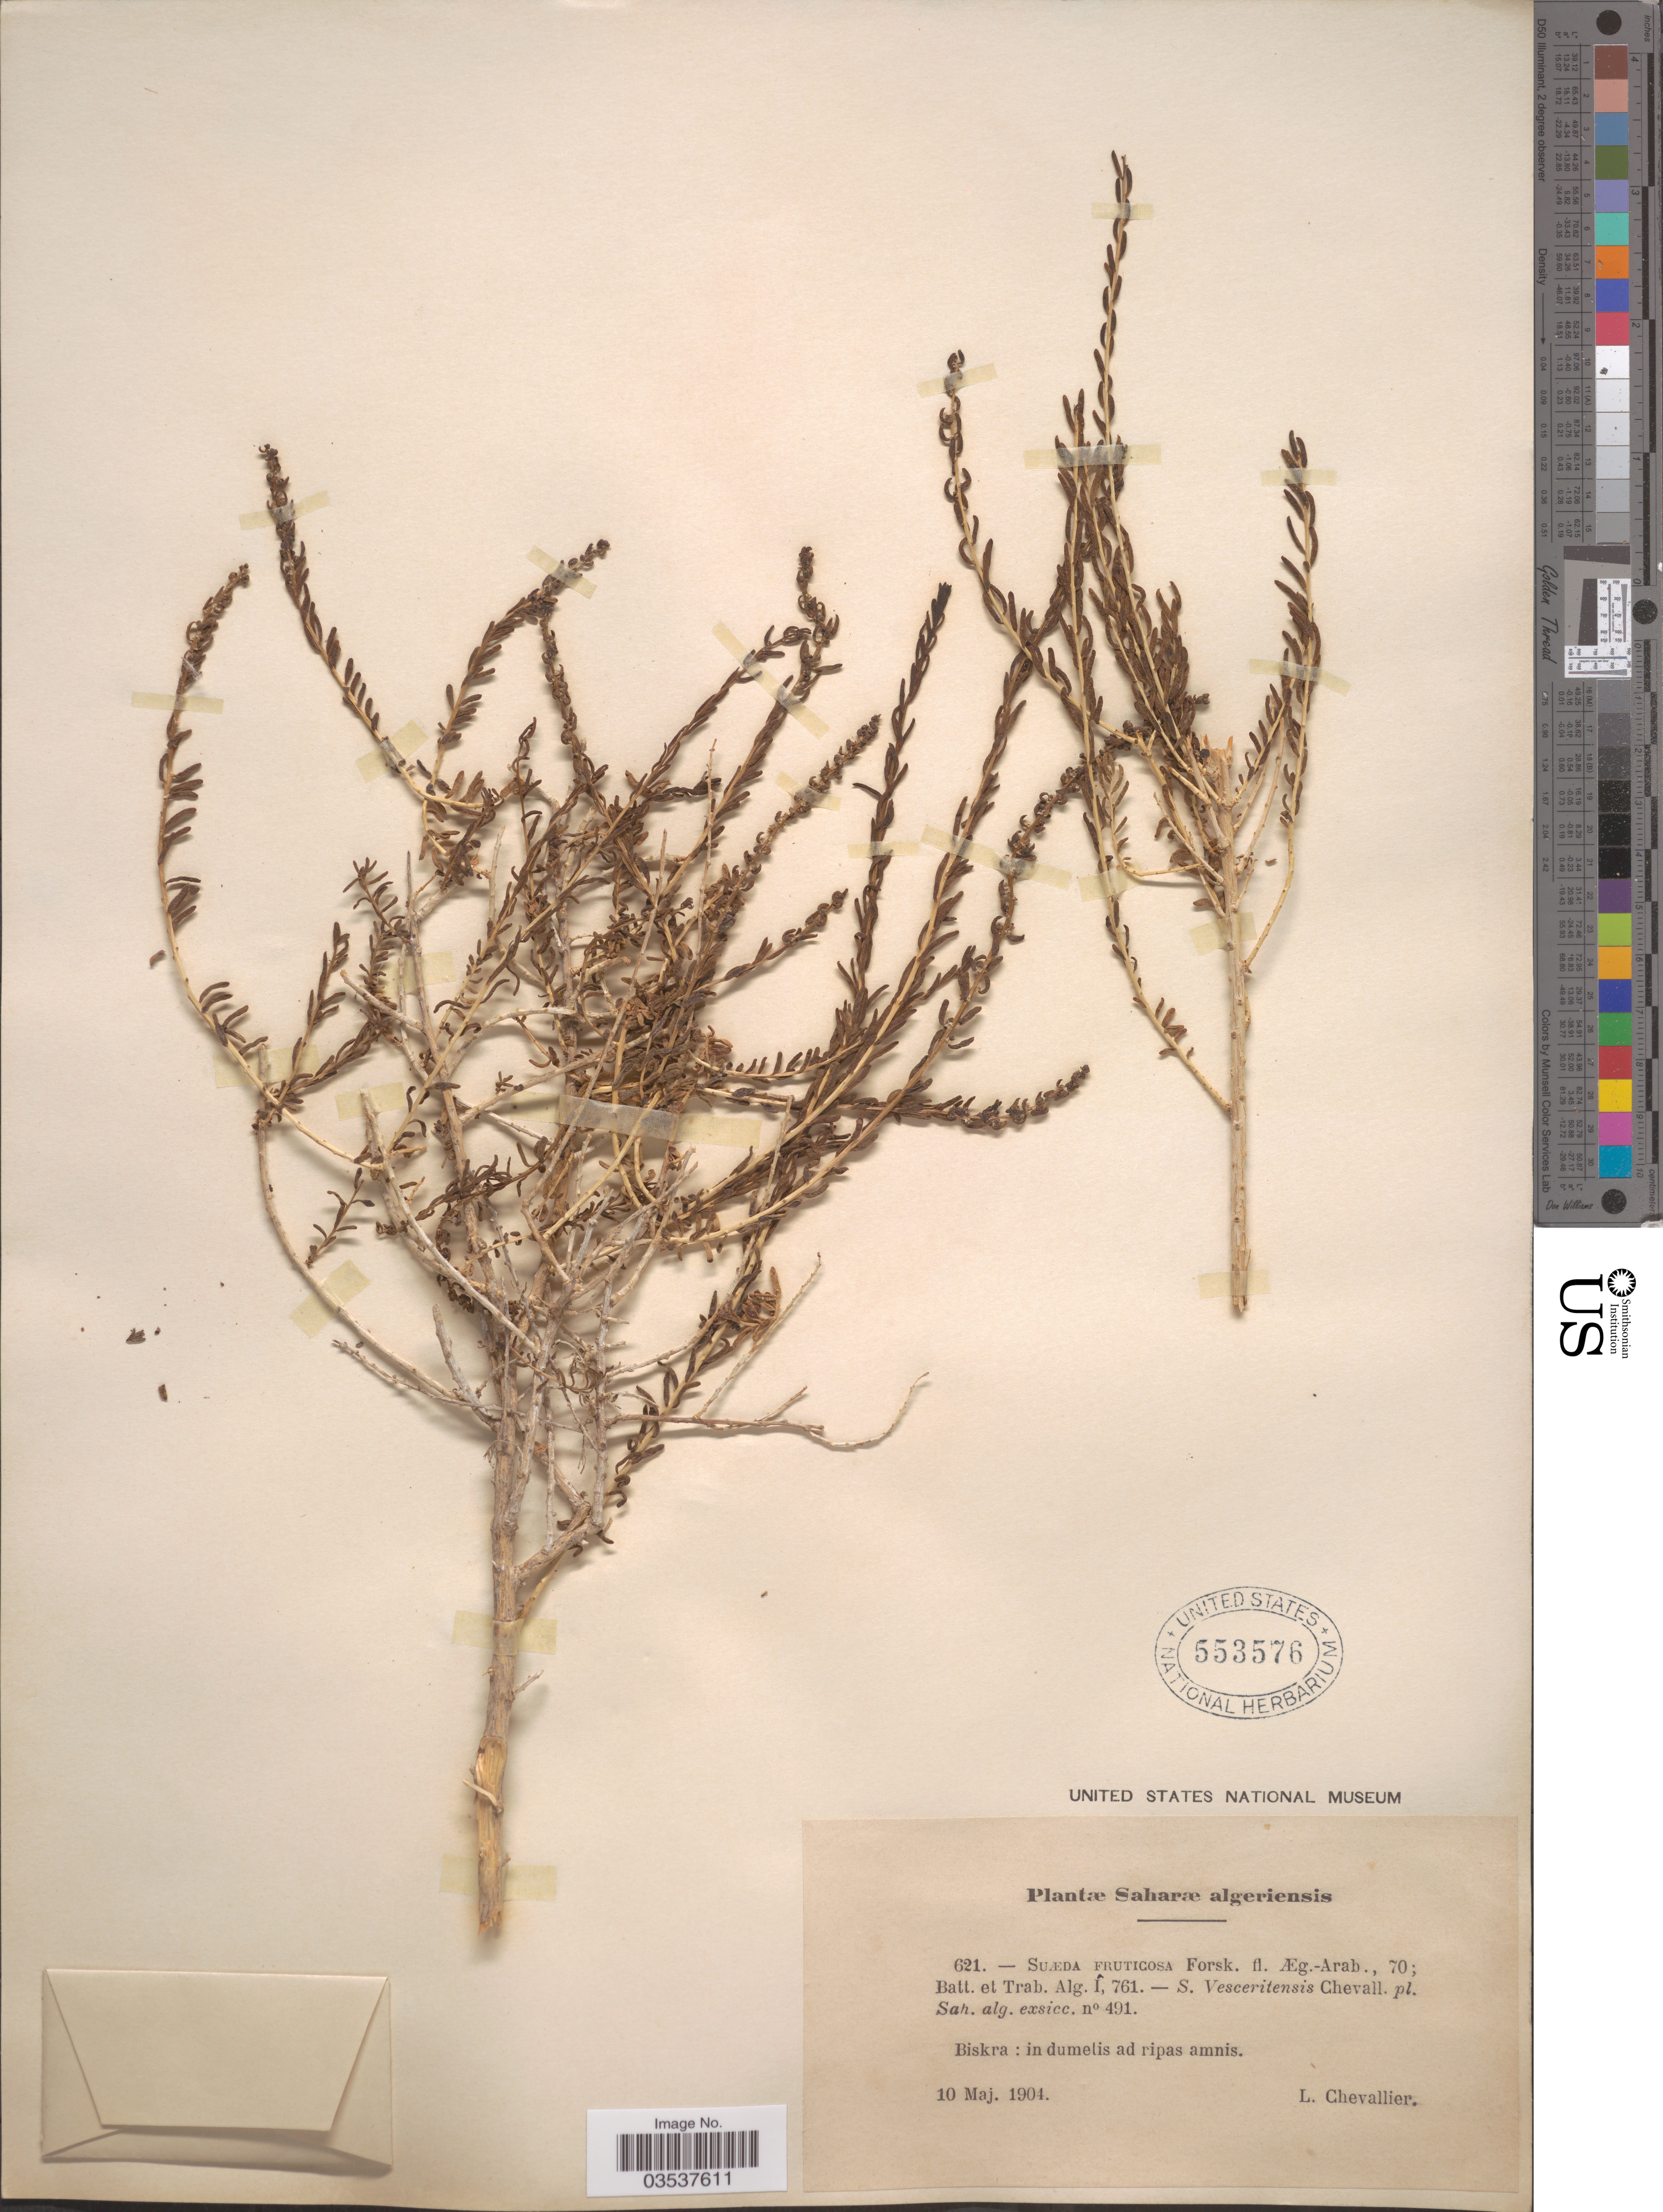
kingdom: Plantae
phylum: Tracheophyta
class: Magnoliopsida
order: Caryophyllales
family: Amaranthaceae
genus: Suaeda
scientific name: Suaeda fruticosa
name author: Forssk. ex J.F. Gmel.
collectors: L. Chevallier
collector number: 621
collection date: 1904-05-10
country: Algeria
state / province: Biskra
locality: Saharæ algeriensis.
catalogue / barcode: US 553576